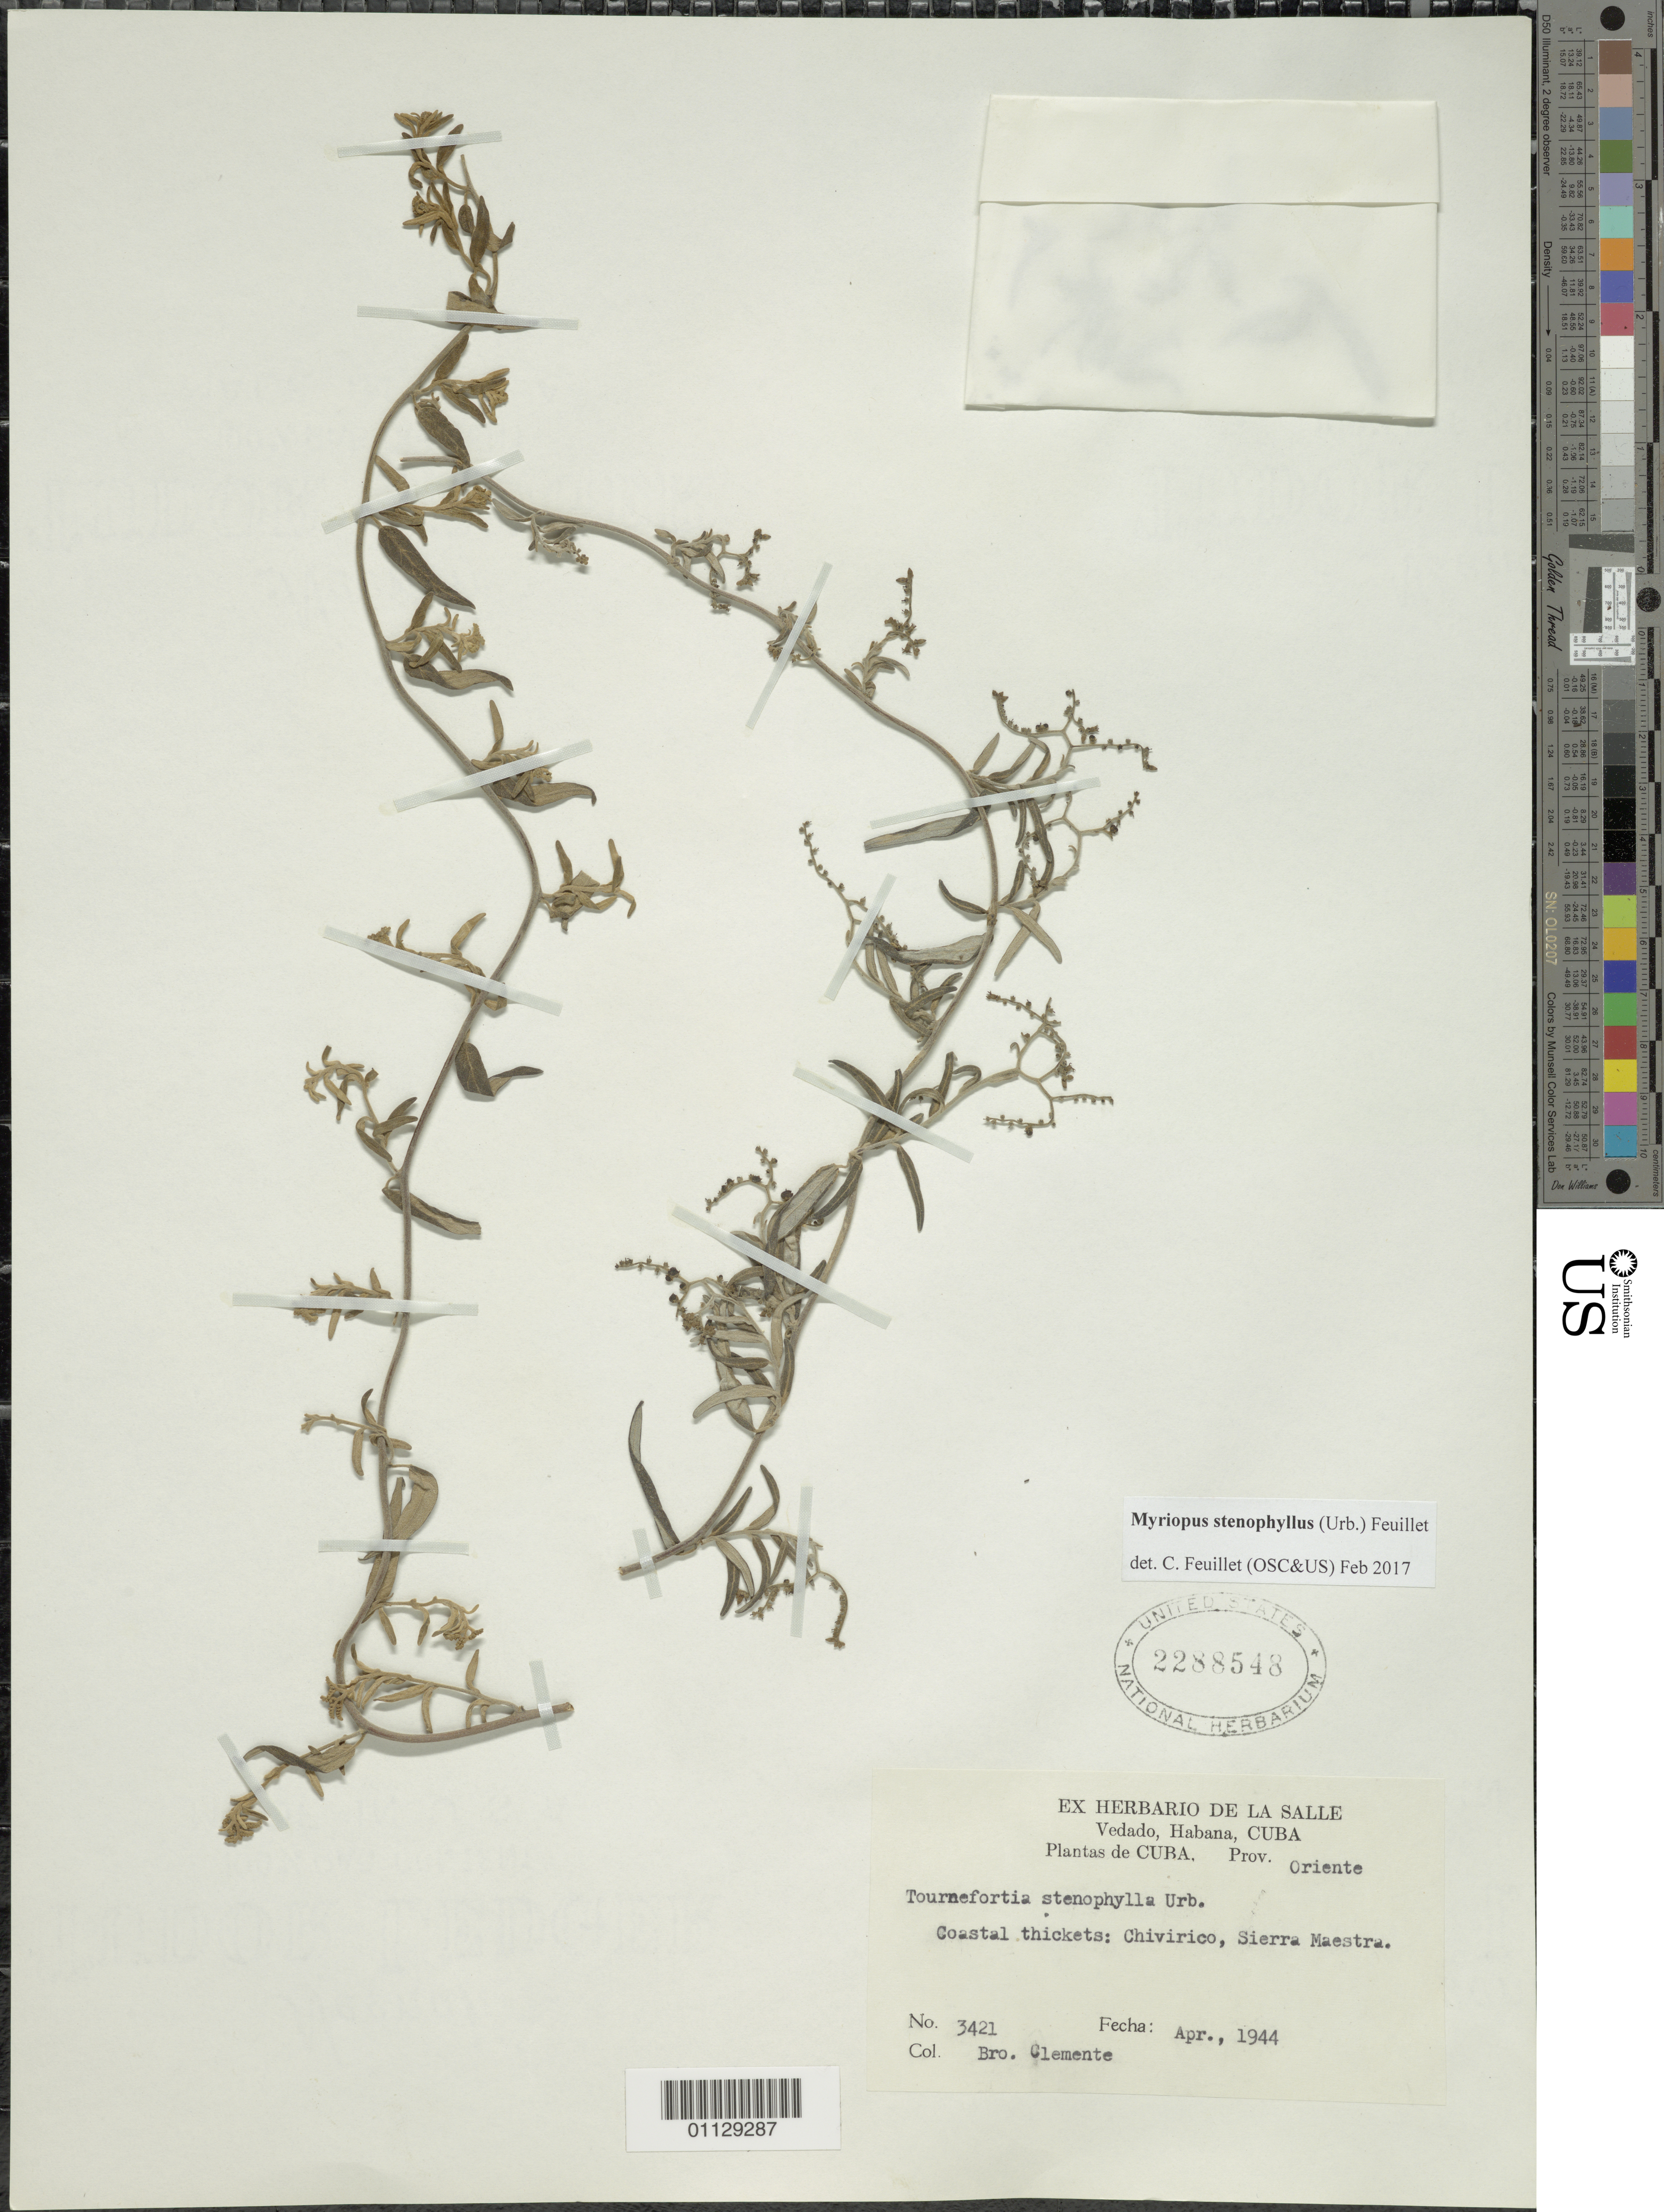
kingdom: Plantae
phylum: Tracheophyta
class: Magnoliopsida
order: Boraginales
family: Heliotropiaceae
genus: Myriopus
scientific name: Myriopus stenophyllus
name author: (Urb.) Feuillet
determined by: Feuillet, C.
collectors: Bro. Clemente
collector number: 3421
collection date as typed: Apr 1944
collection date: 1944-04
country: Cuba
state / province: La Habana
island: Cuba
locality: Chicirico, Sierra Maestra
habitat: Coastal thickets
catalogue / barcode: US 2288548